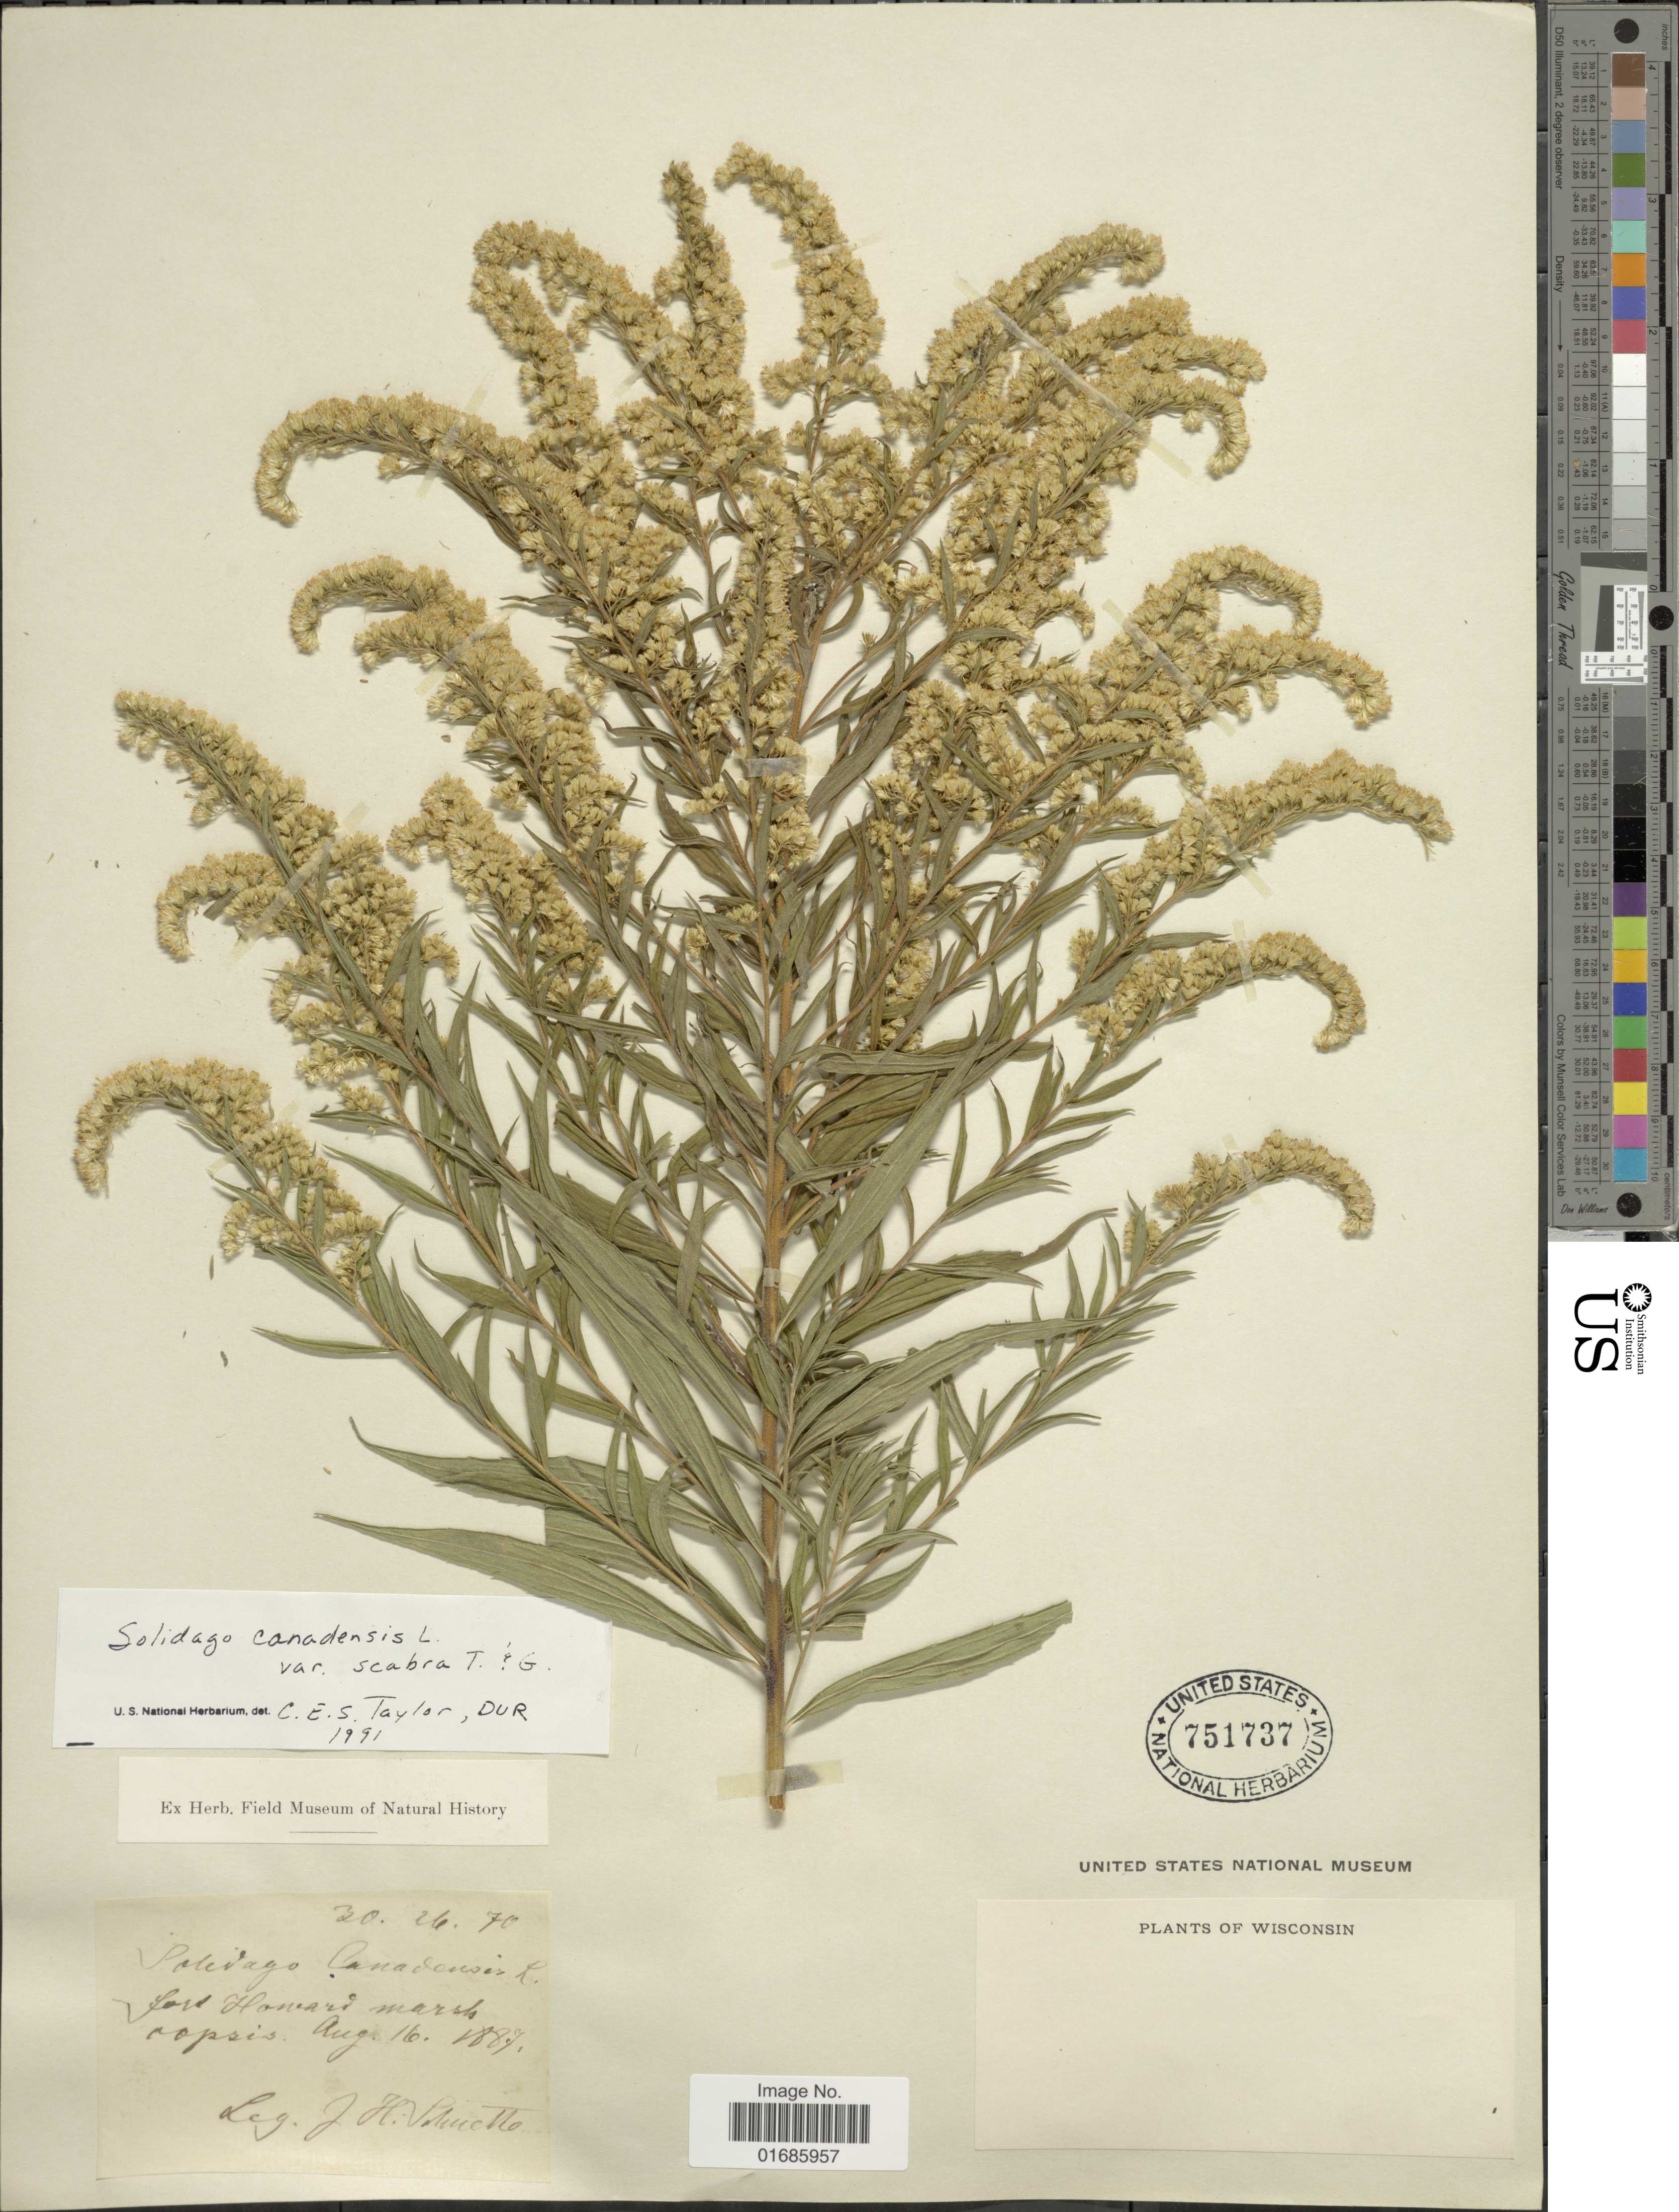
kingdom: Plantae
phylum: Tracheophyta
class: Magnoliopsida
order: Asterales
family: Asteraceae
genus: Solidago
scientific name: Solidago canadensis var. scabra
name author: (Muhl. ex Willd.) Torr. & A. Gray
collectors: J. H. Schuette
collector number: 30.26.70?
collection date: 1887-08-16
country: United States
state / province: Wisconsin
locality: Fort Howard Marsh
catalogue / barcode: US 751737